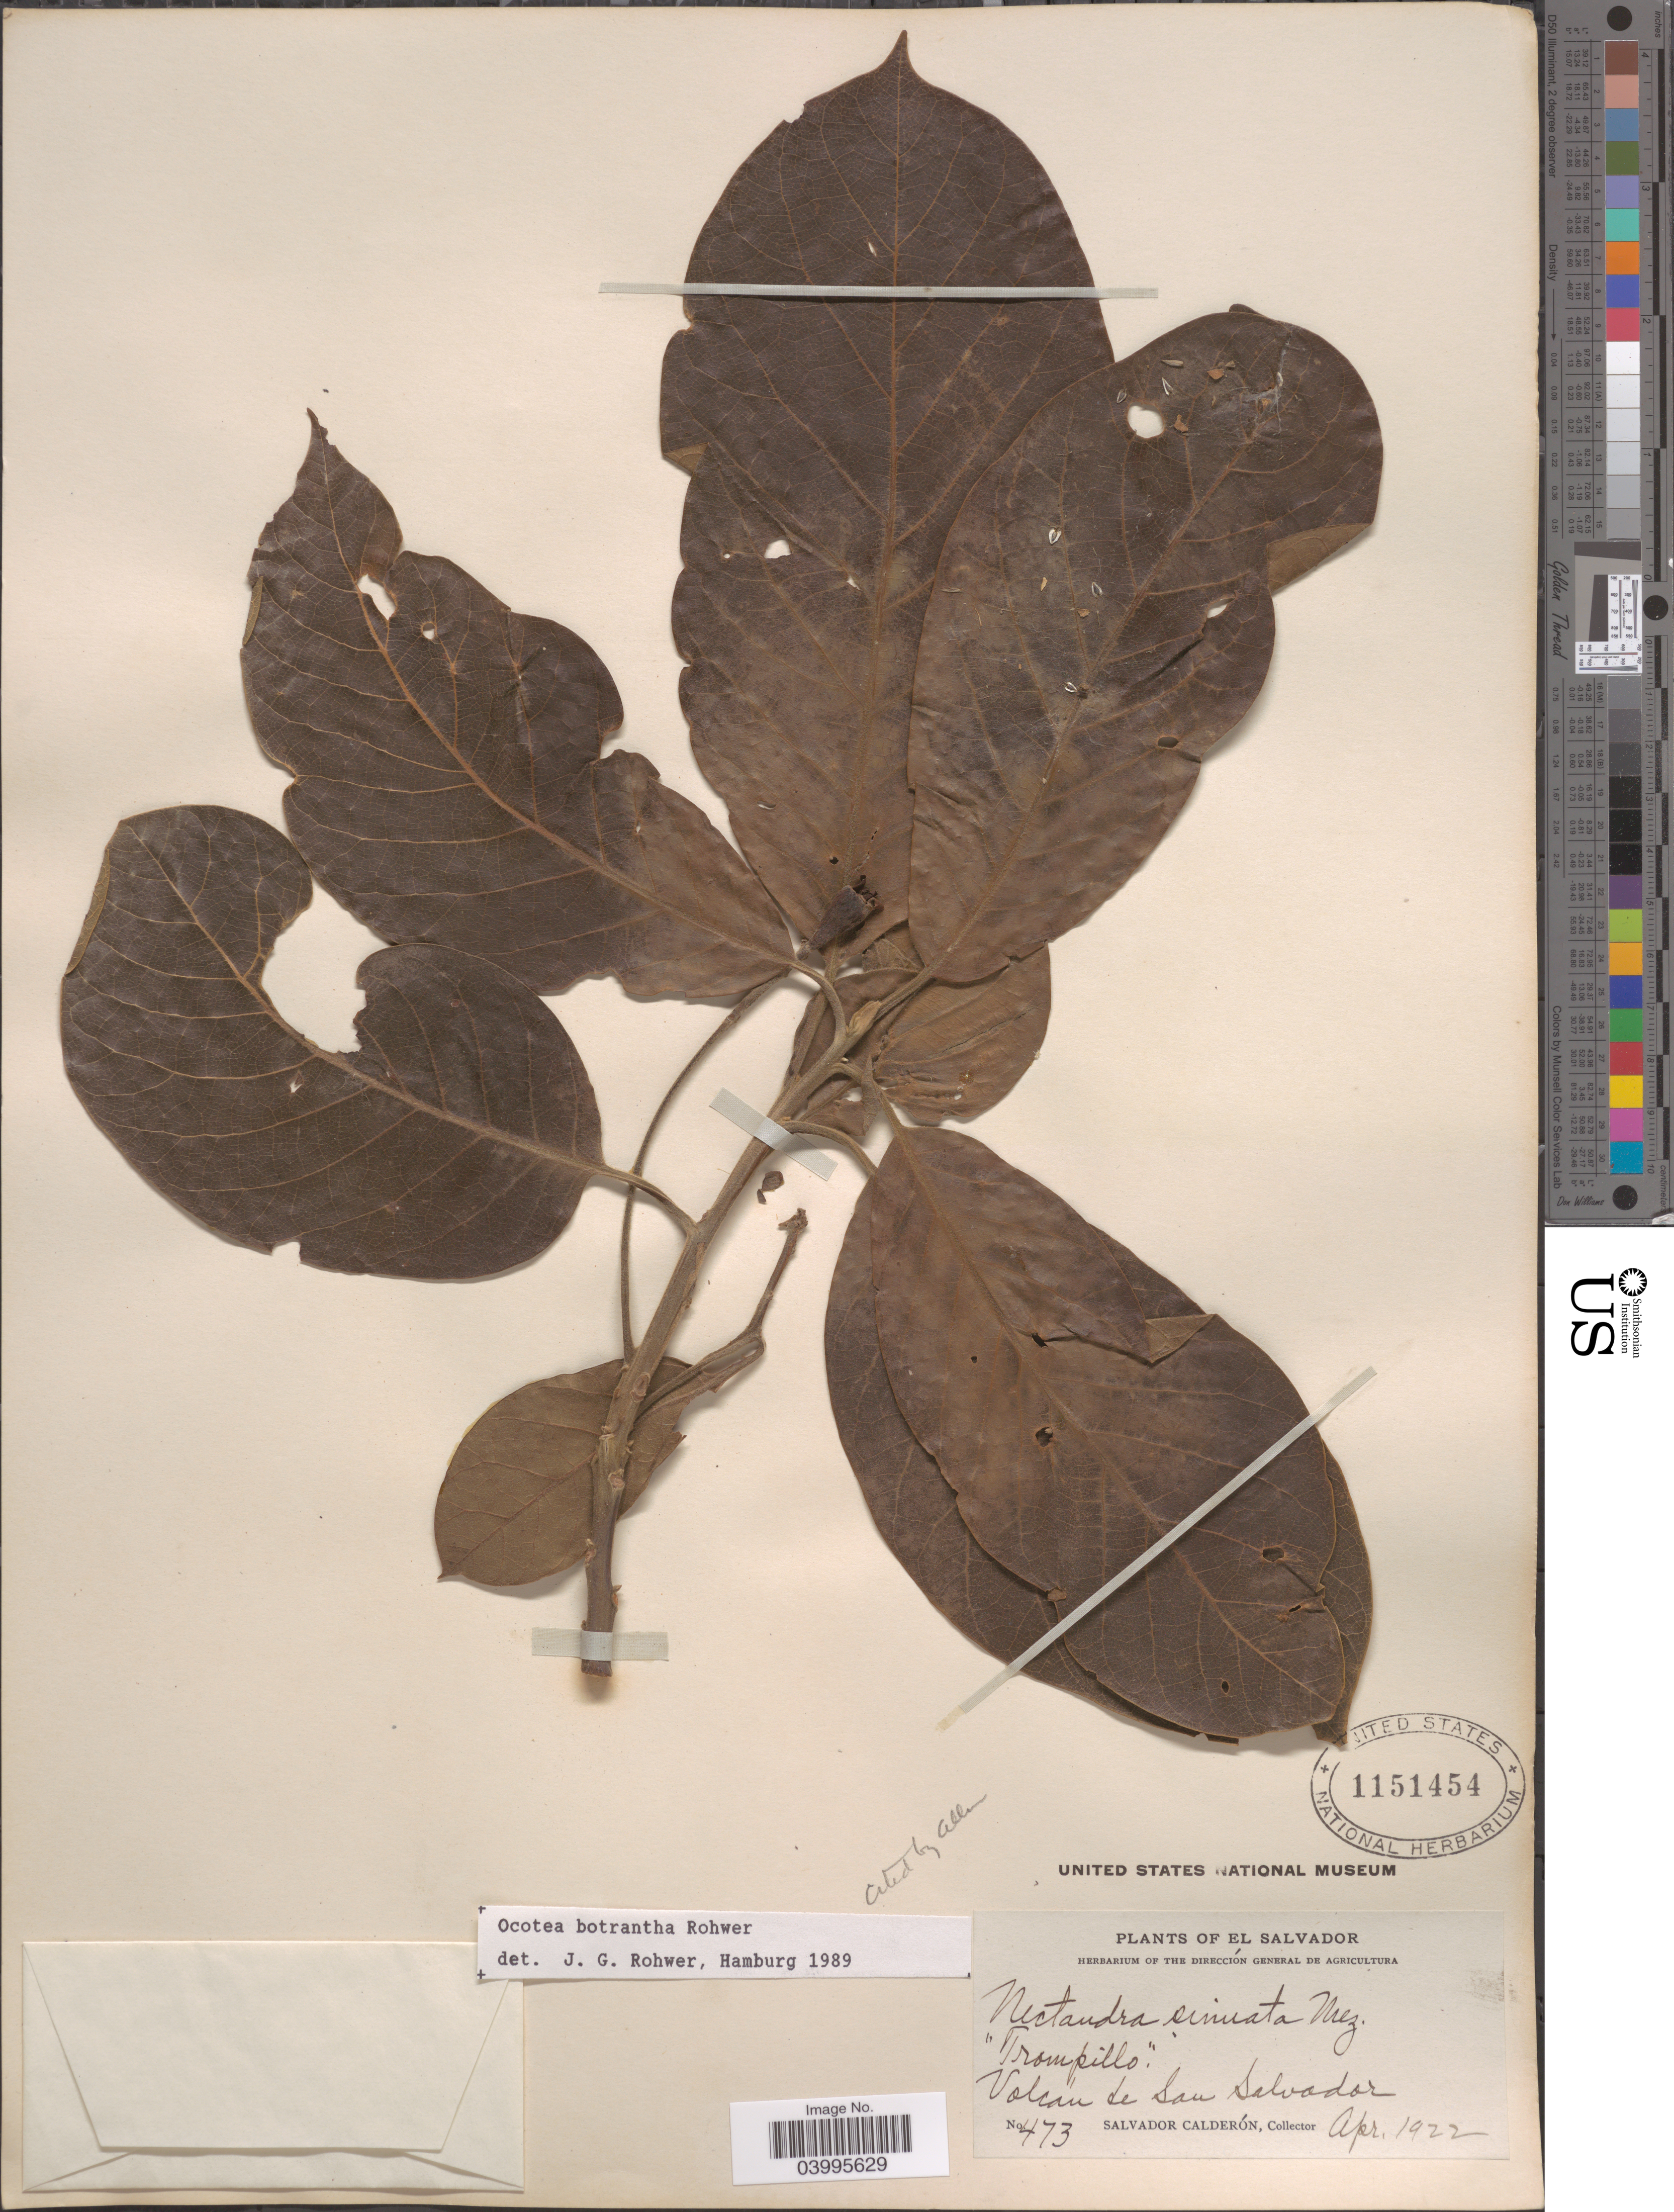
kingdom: Plantae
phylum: Tracheophyta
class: Magnoliopsida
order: Laurales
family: Lauraceae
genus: Ocotea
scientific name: Ocotea botrantha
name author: Rohwer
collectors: S. Calderón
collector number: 473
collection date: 1922-04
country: El Salvador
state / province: San Salvador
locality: Volcán de San Salvador.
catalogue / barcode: US 1151454